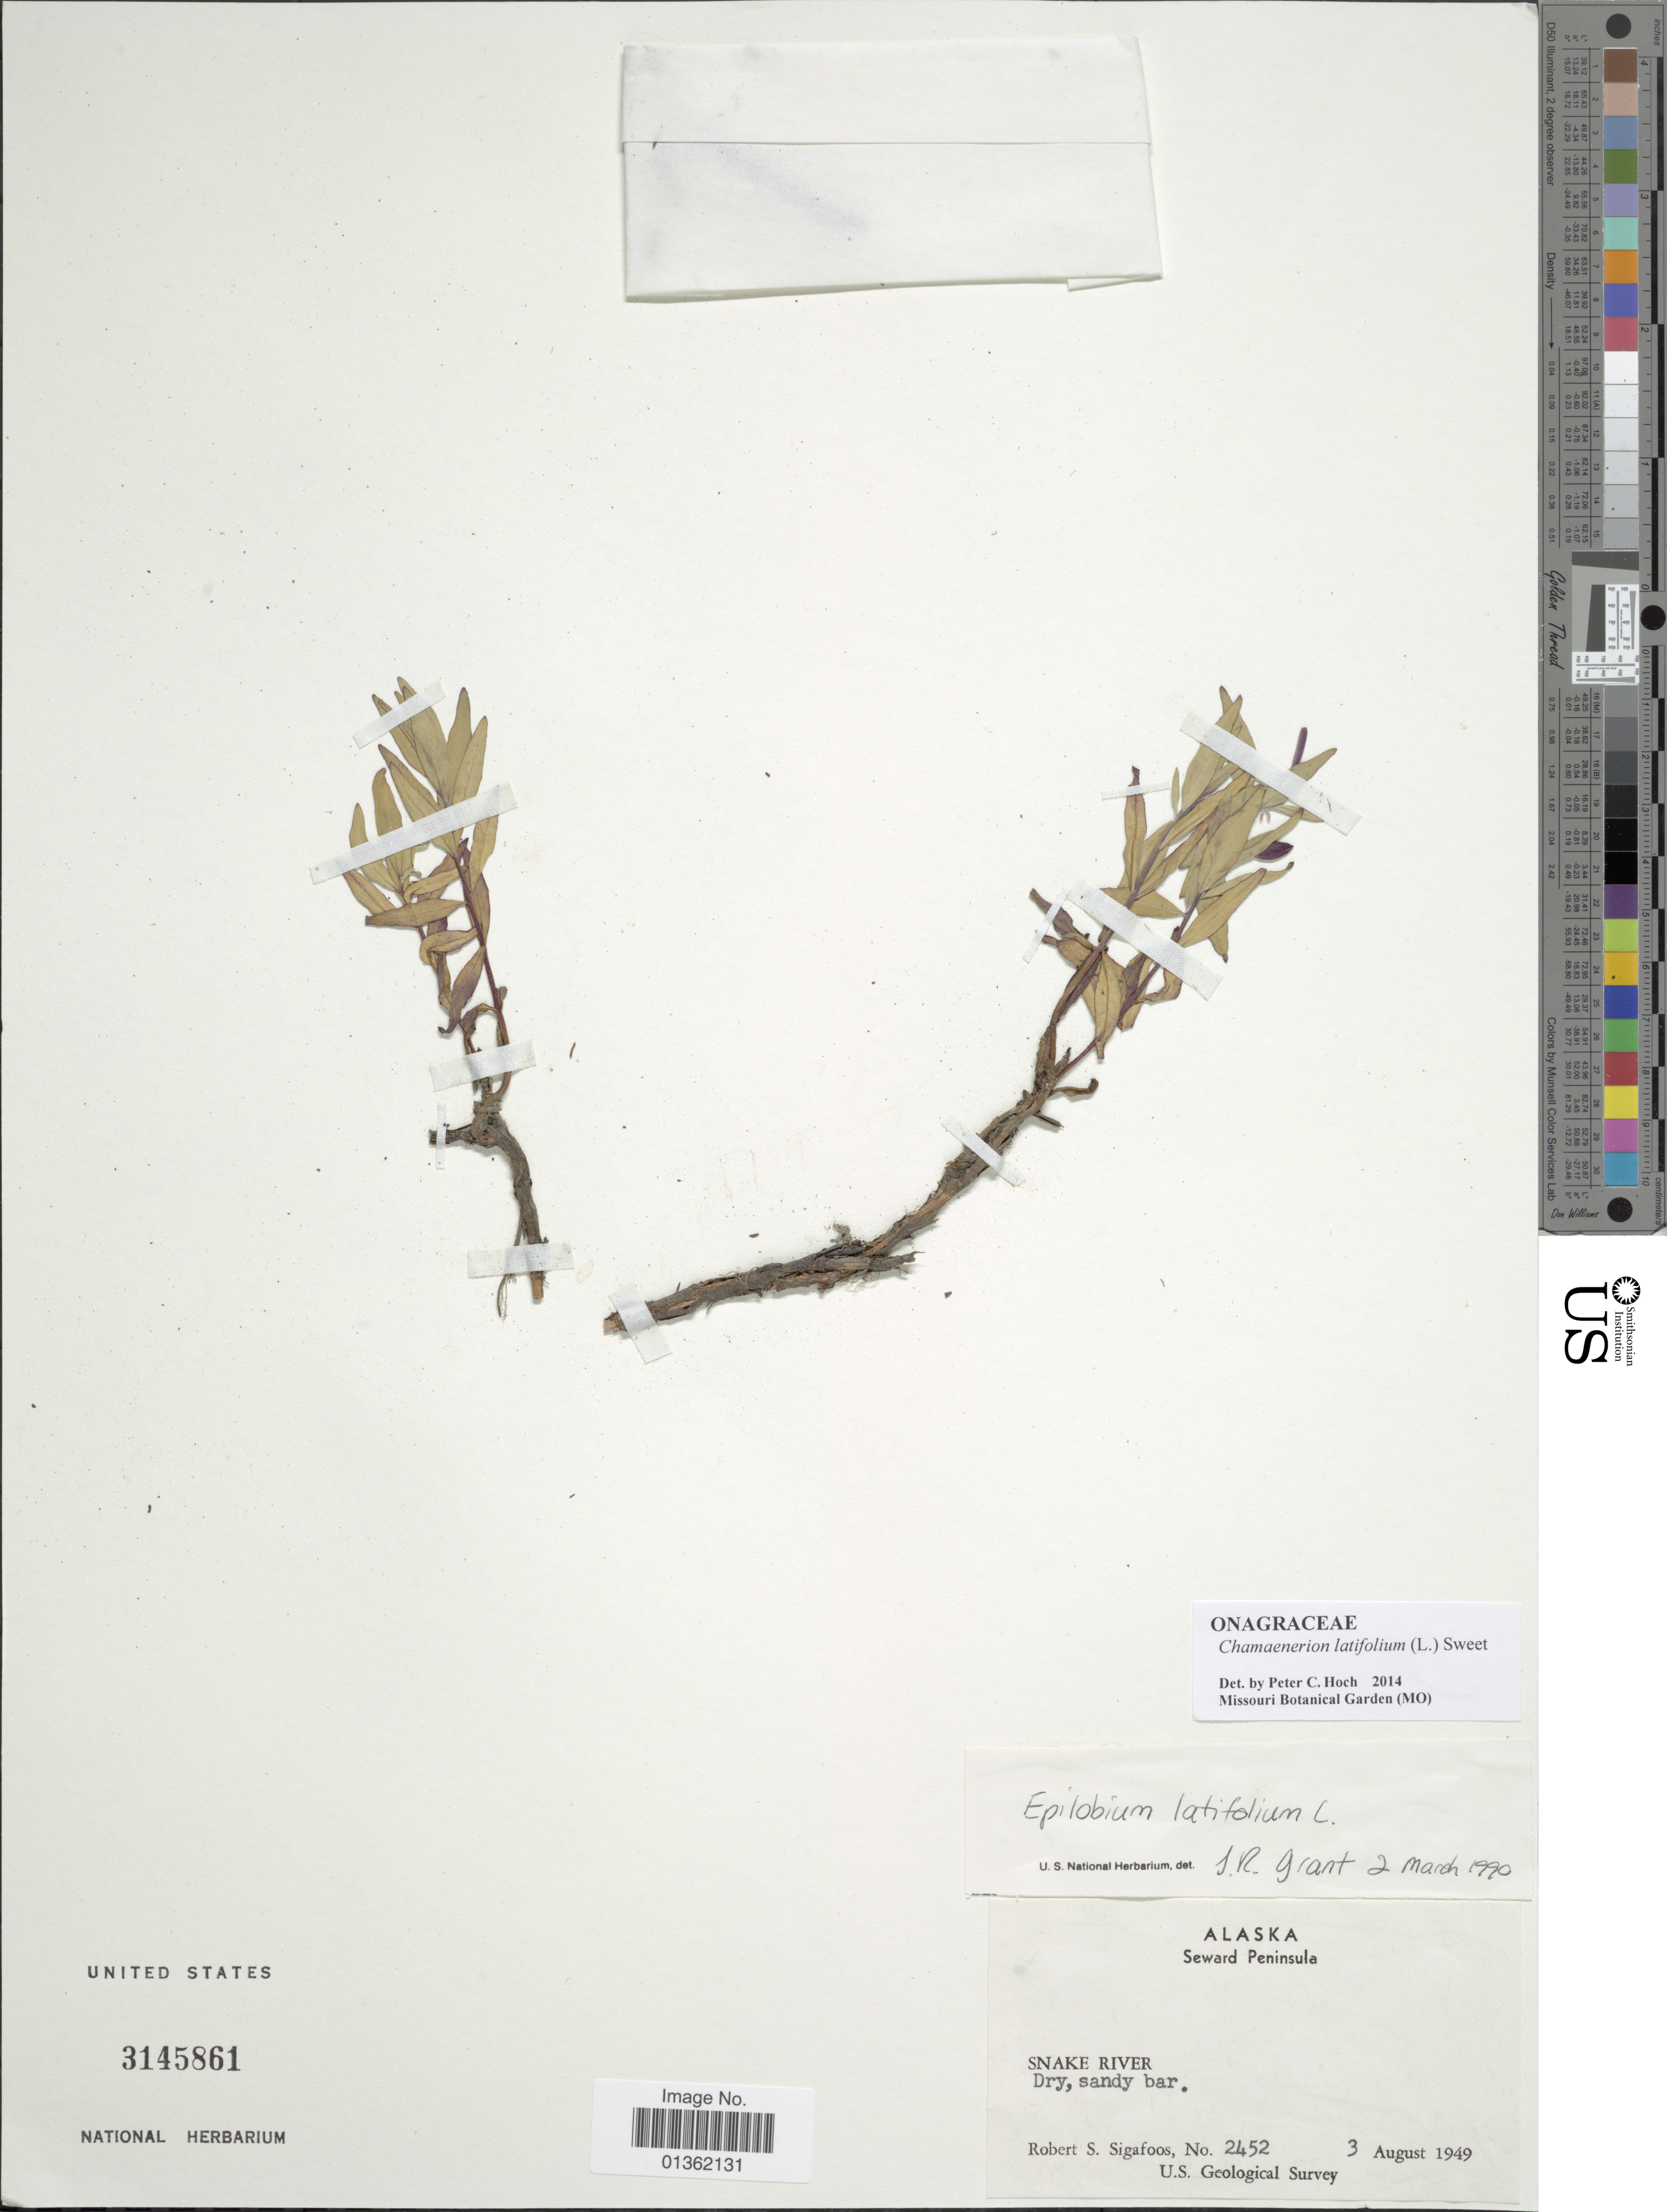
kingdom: Plantae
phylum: Tracheophyta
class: Magnoliopsida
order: Myrtales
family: Onagraceae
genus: Chamaenerion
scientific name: Chamaenerion latifolium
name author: (L.) Th. Fr. & Lange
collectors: R. Sigafoos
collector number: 2452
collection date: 1949-08-03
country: United States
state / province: Alaska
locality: Seward Peninsula. Snake River.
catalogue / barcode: US 3145861